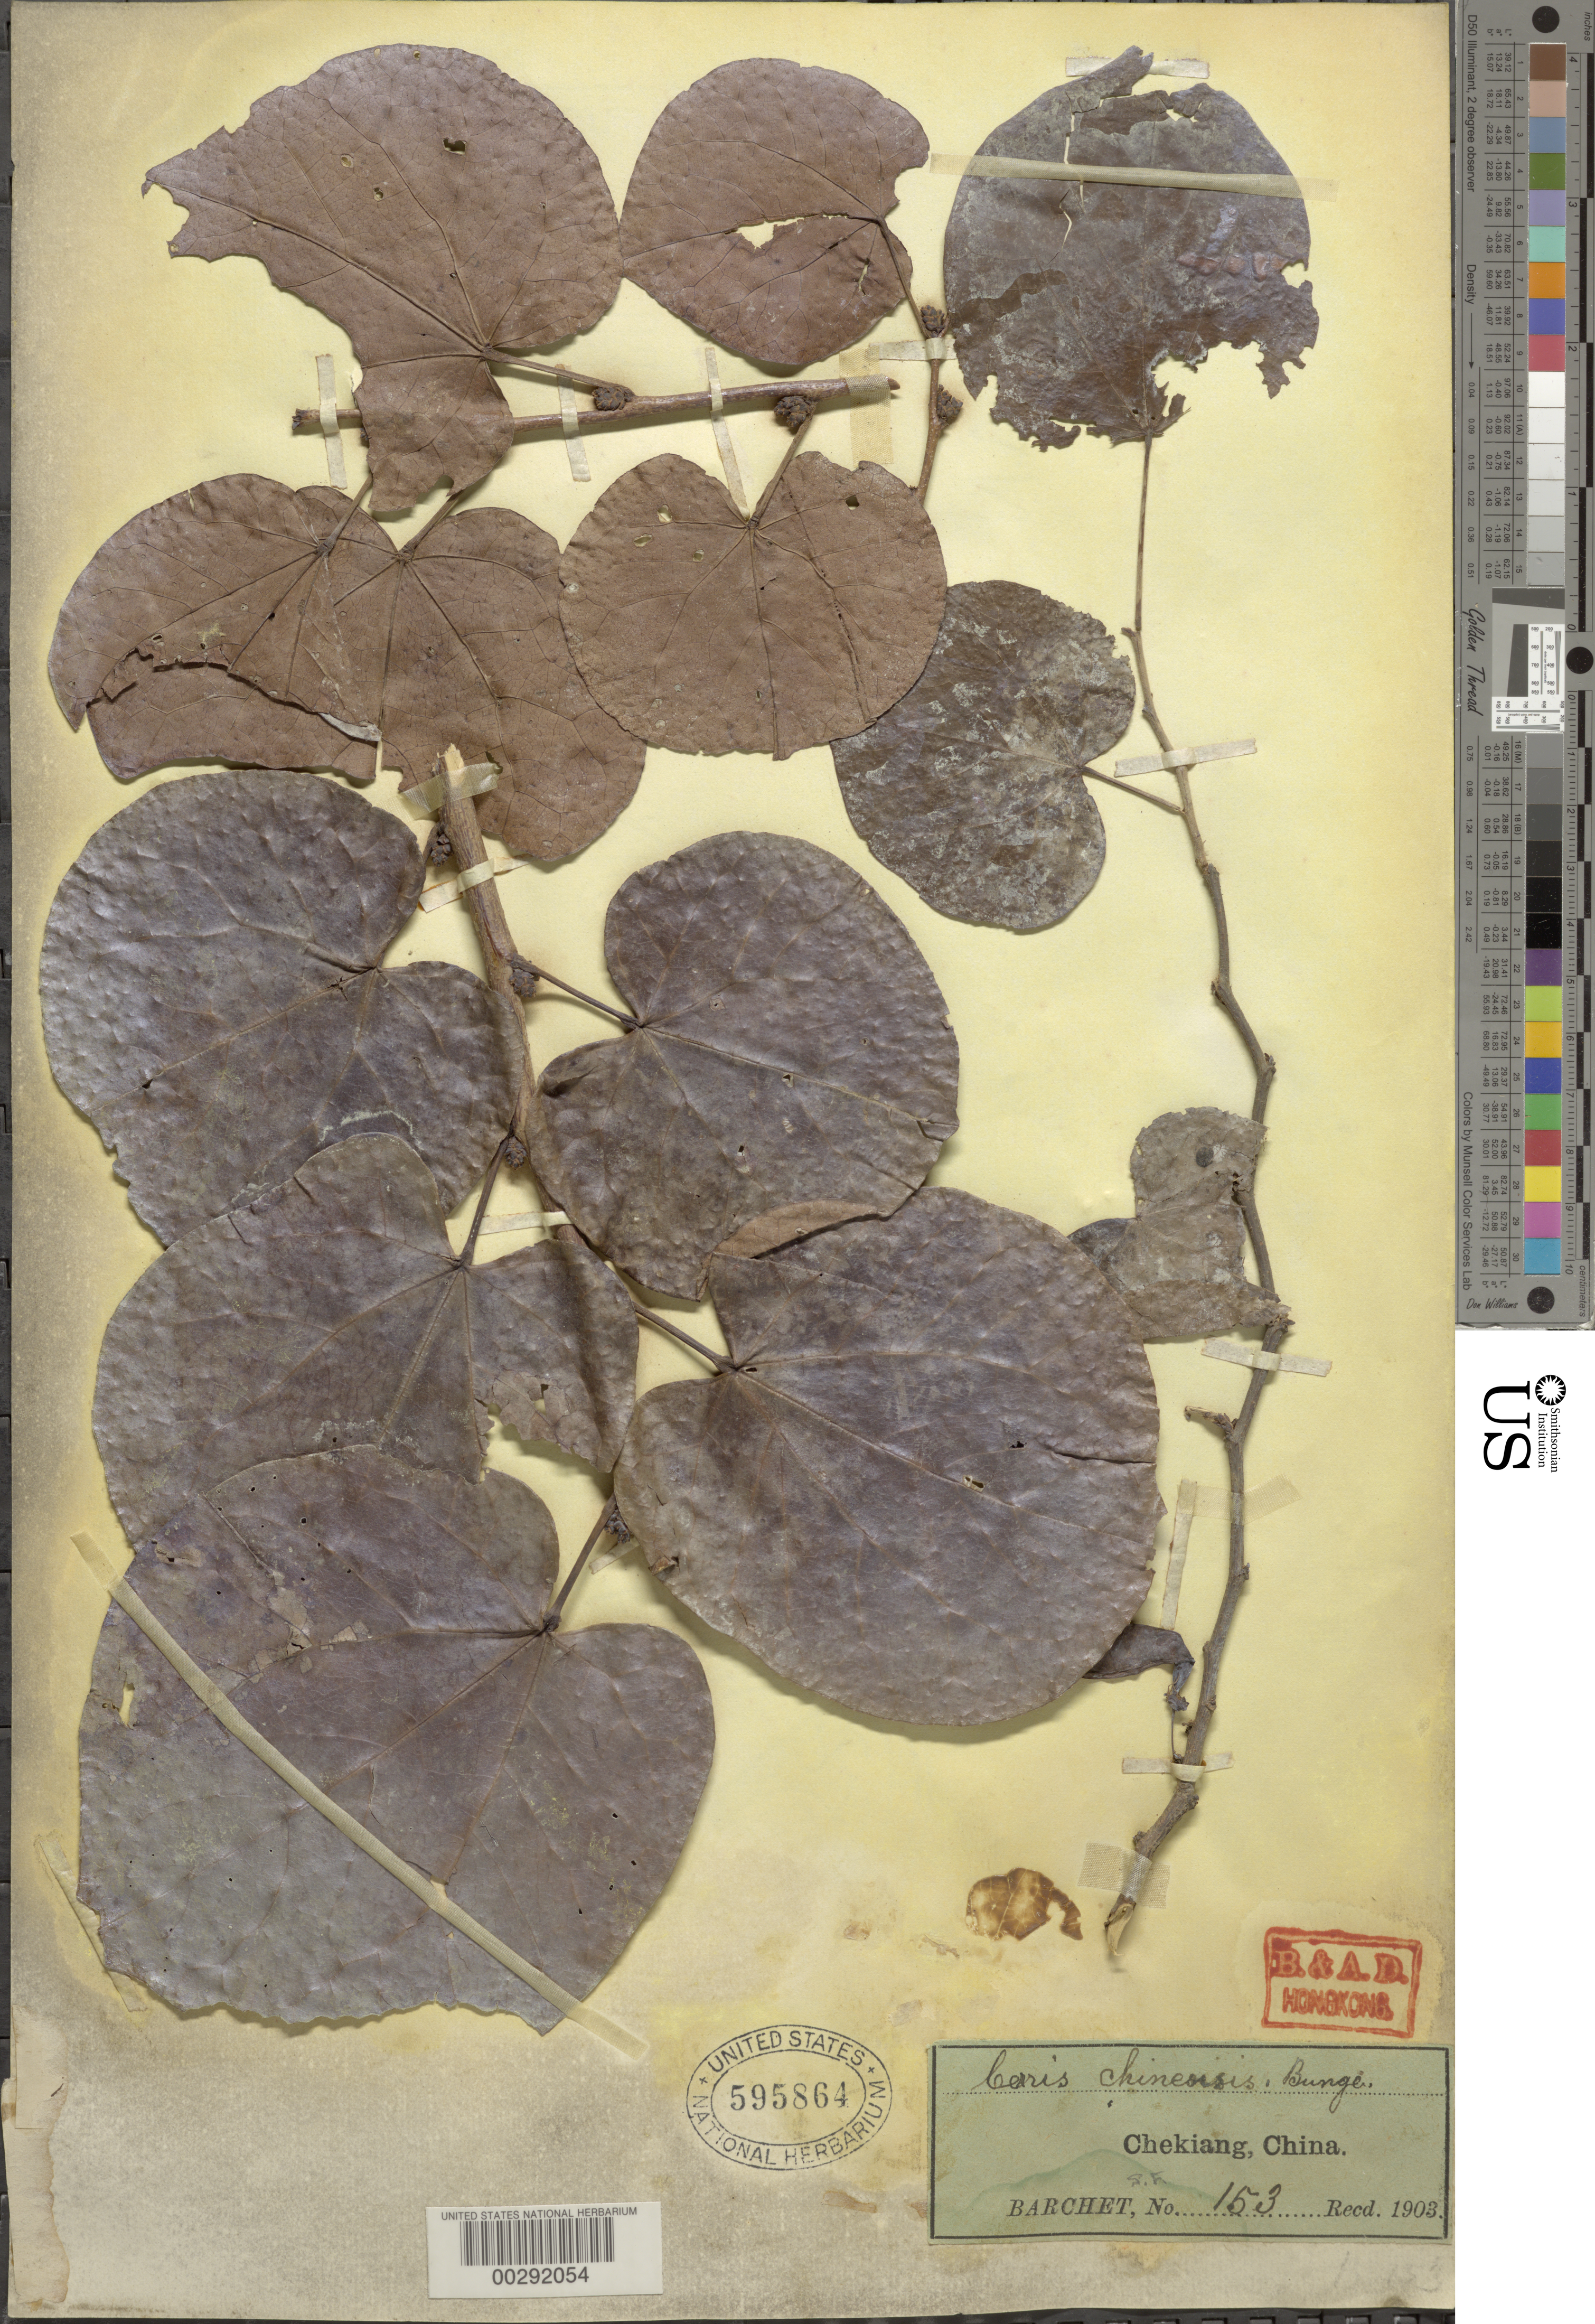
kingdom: Plantae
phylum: Tracheophyta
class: Magnoliopsida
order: Fabales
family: Fabaceae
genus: Cercis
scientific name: Cercis chinensis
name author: Bunge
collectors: S. P. Barchet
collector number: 153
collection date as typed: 1903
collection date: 1903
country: China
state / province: Zhejiang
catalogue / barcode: US 595864